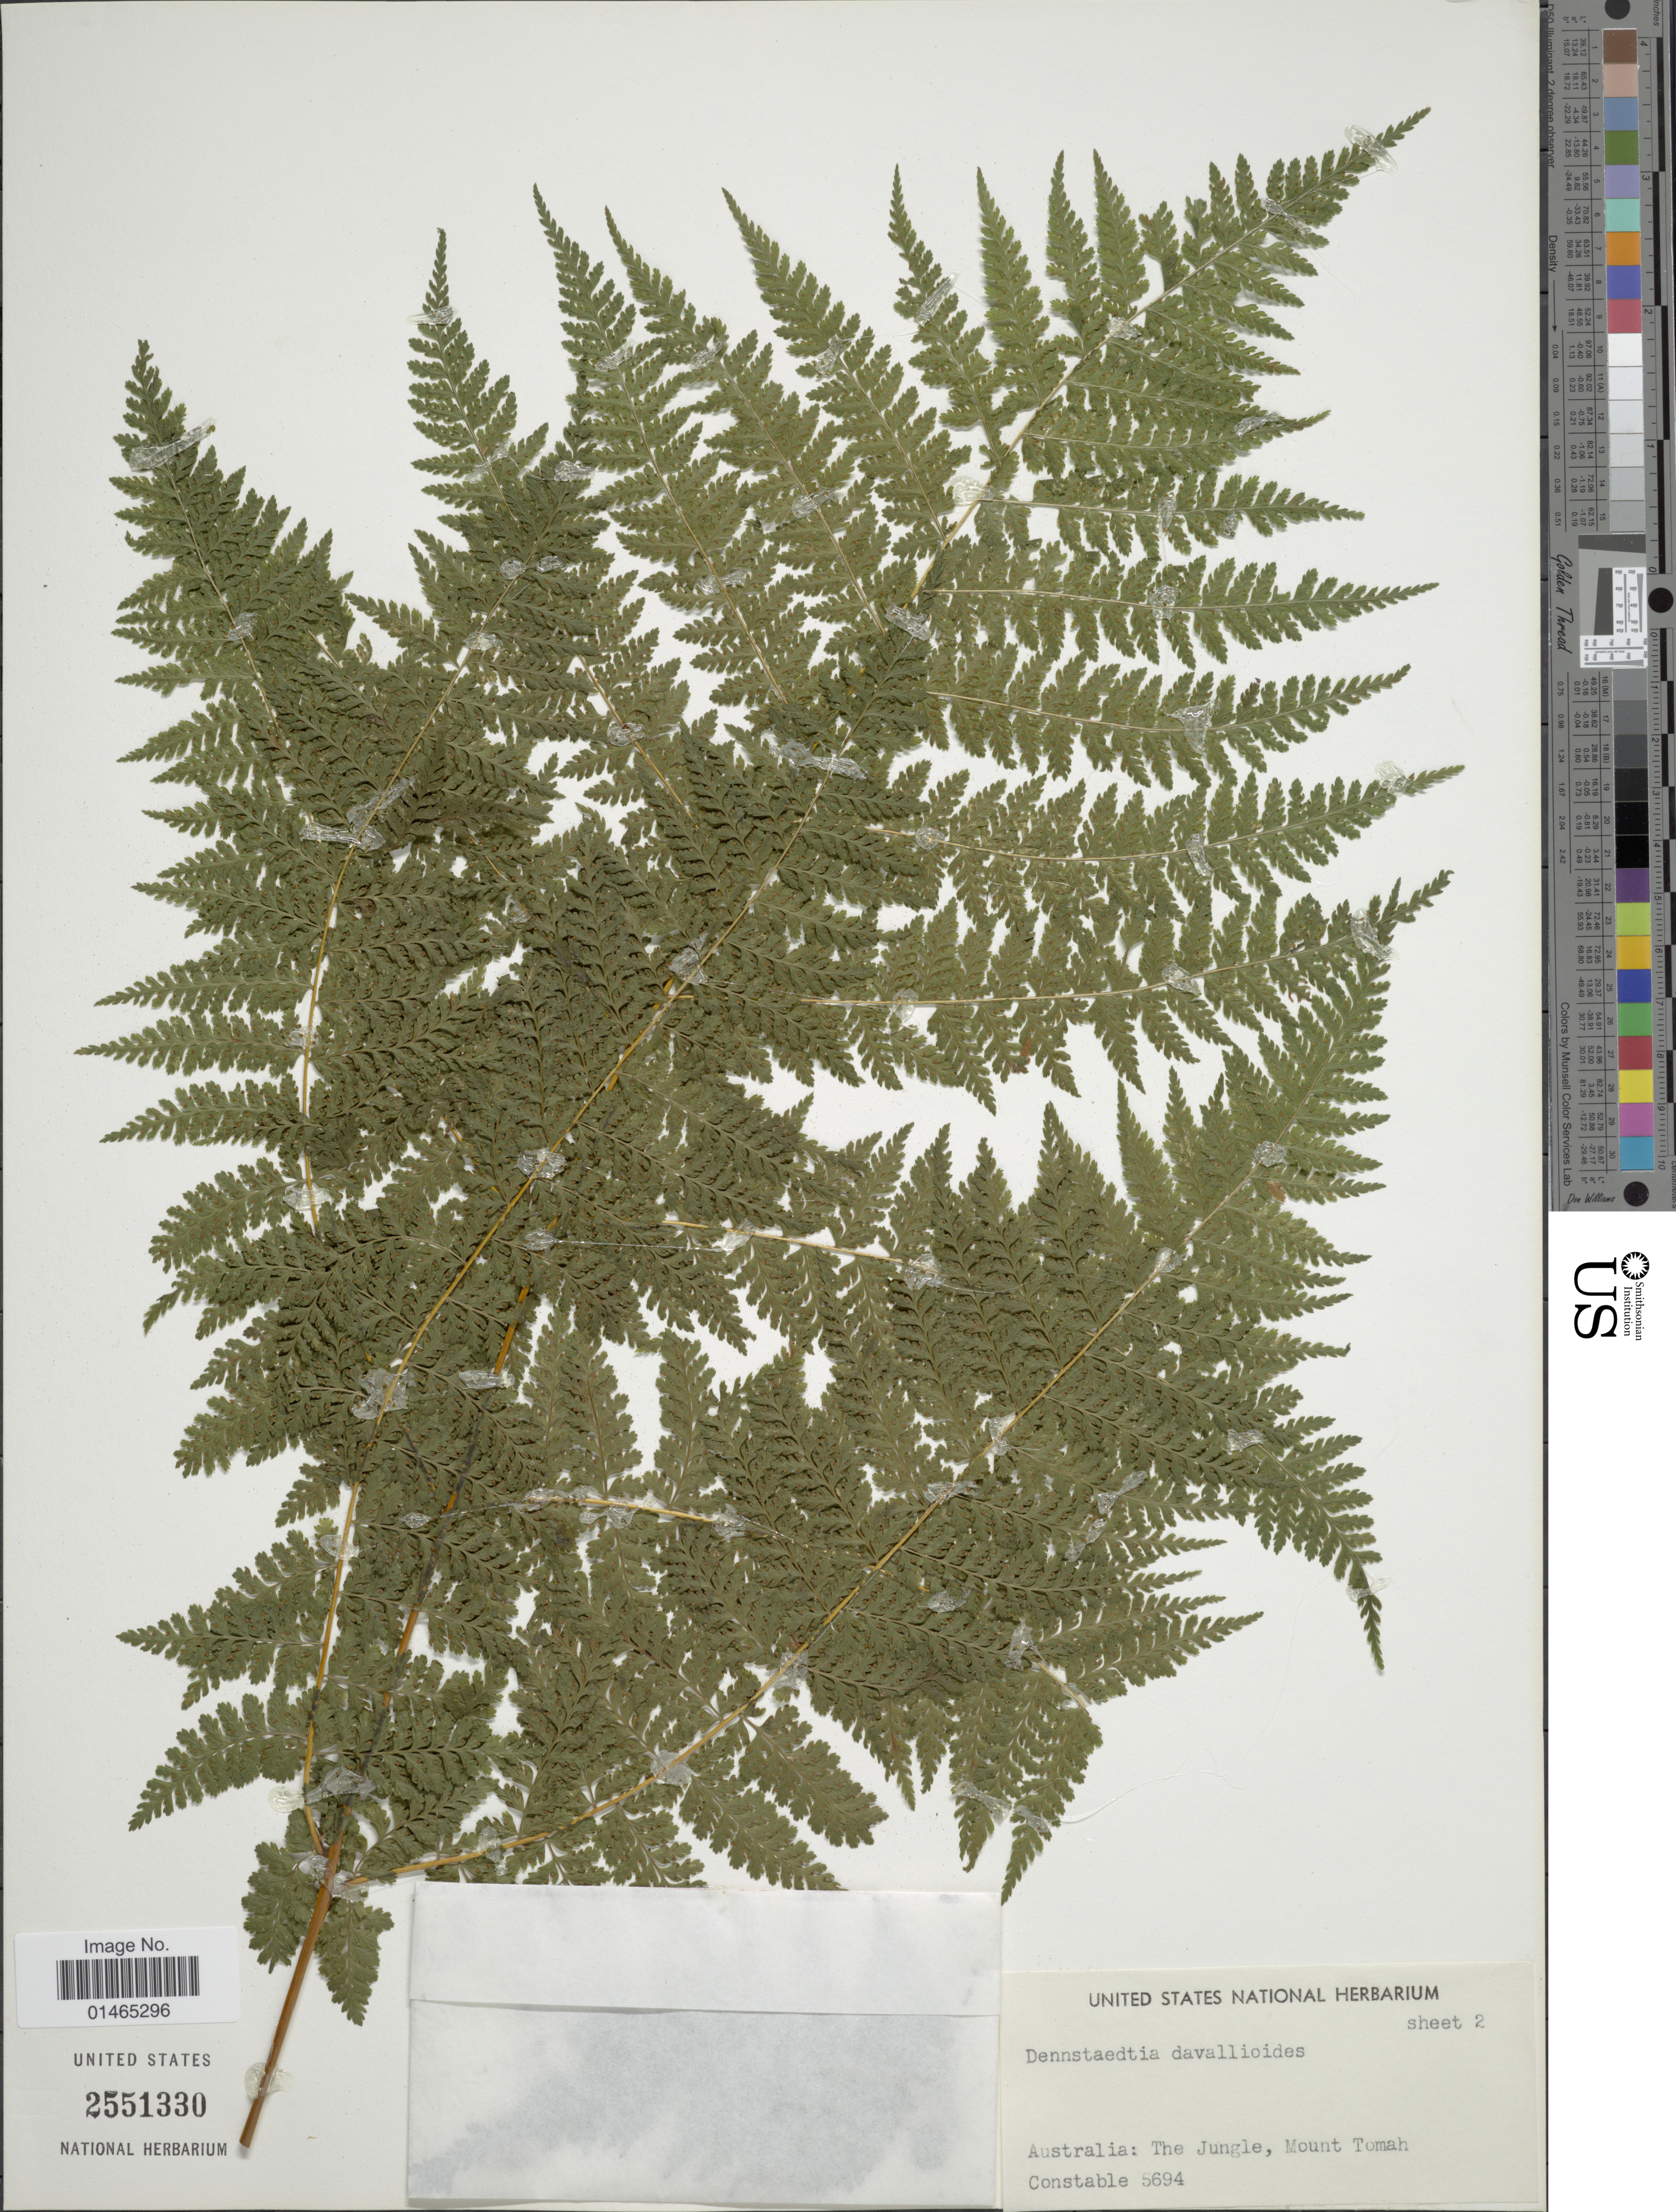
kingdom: Plantae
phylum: Tracheophyta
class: Polypodiopsida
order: Polypodiales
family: Dennstaedtiaceae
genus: Dennstaedtia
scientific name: Dennstaedtia davallioides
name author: (R. Br.) T. Moore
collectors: Constable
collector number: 5694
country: Australia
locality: The Jungle, Mount Tomah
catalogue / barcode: US 2551330